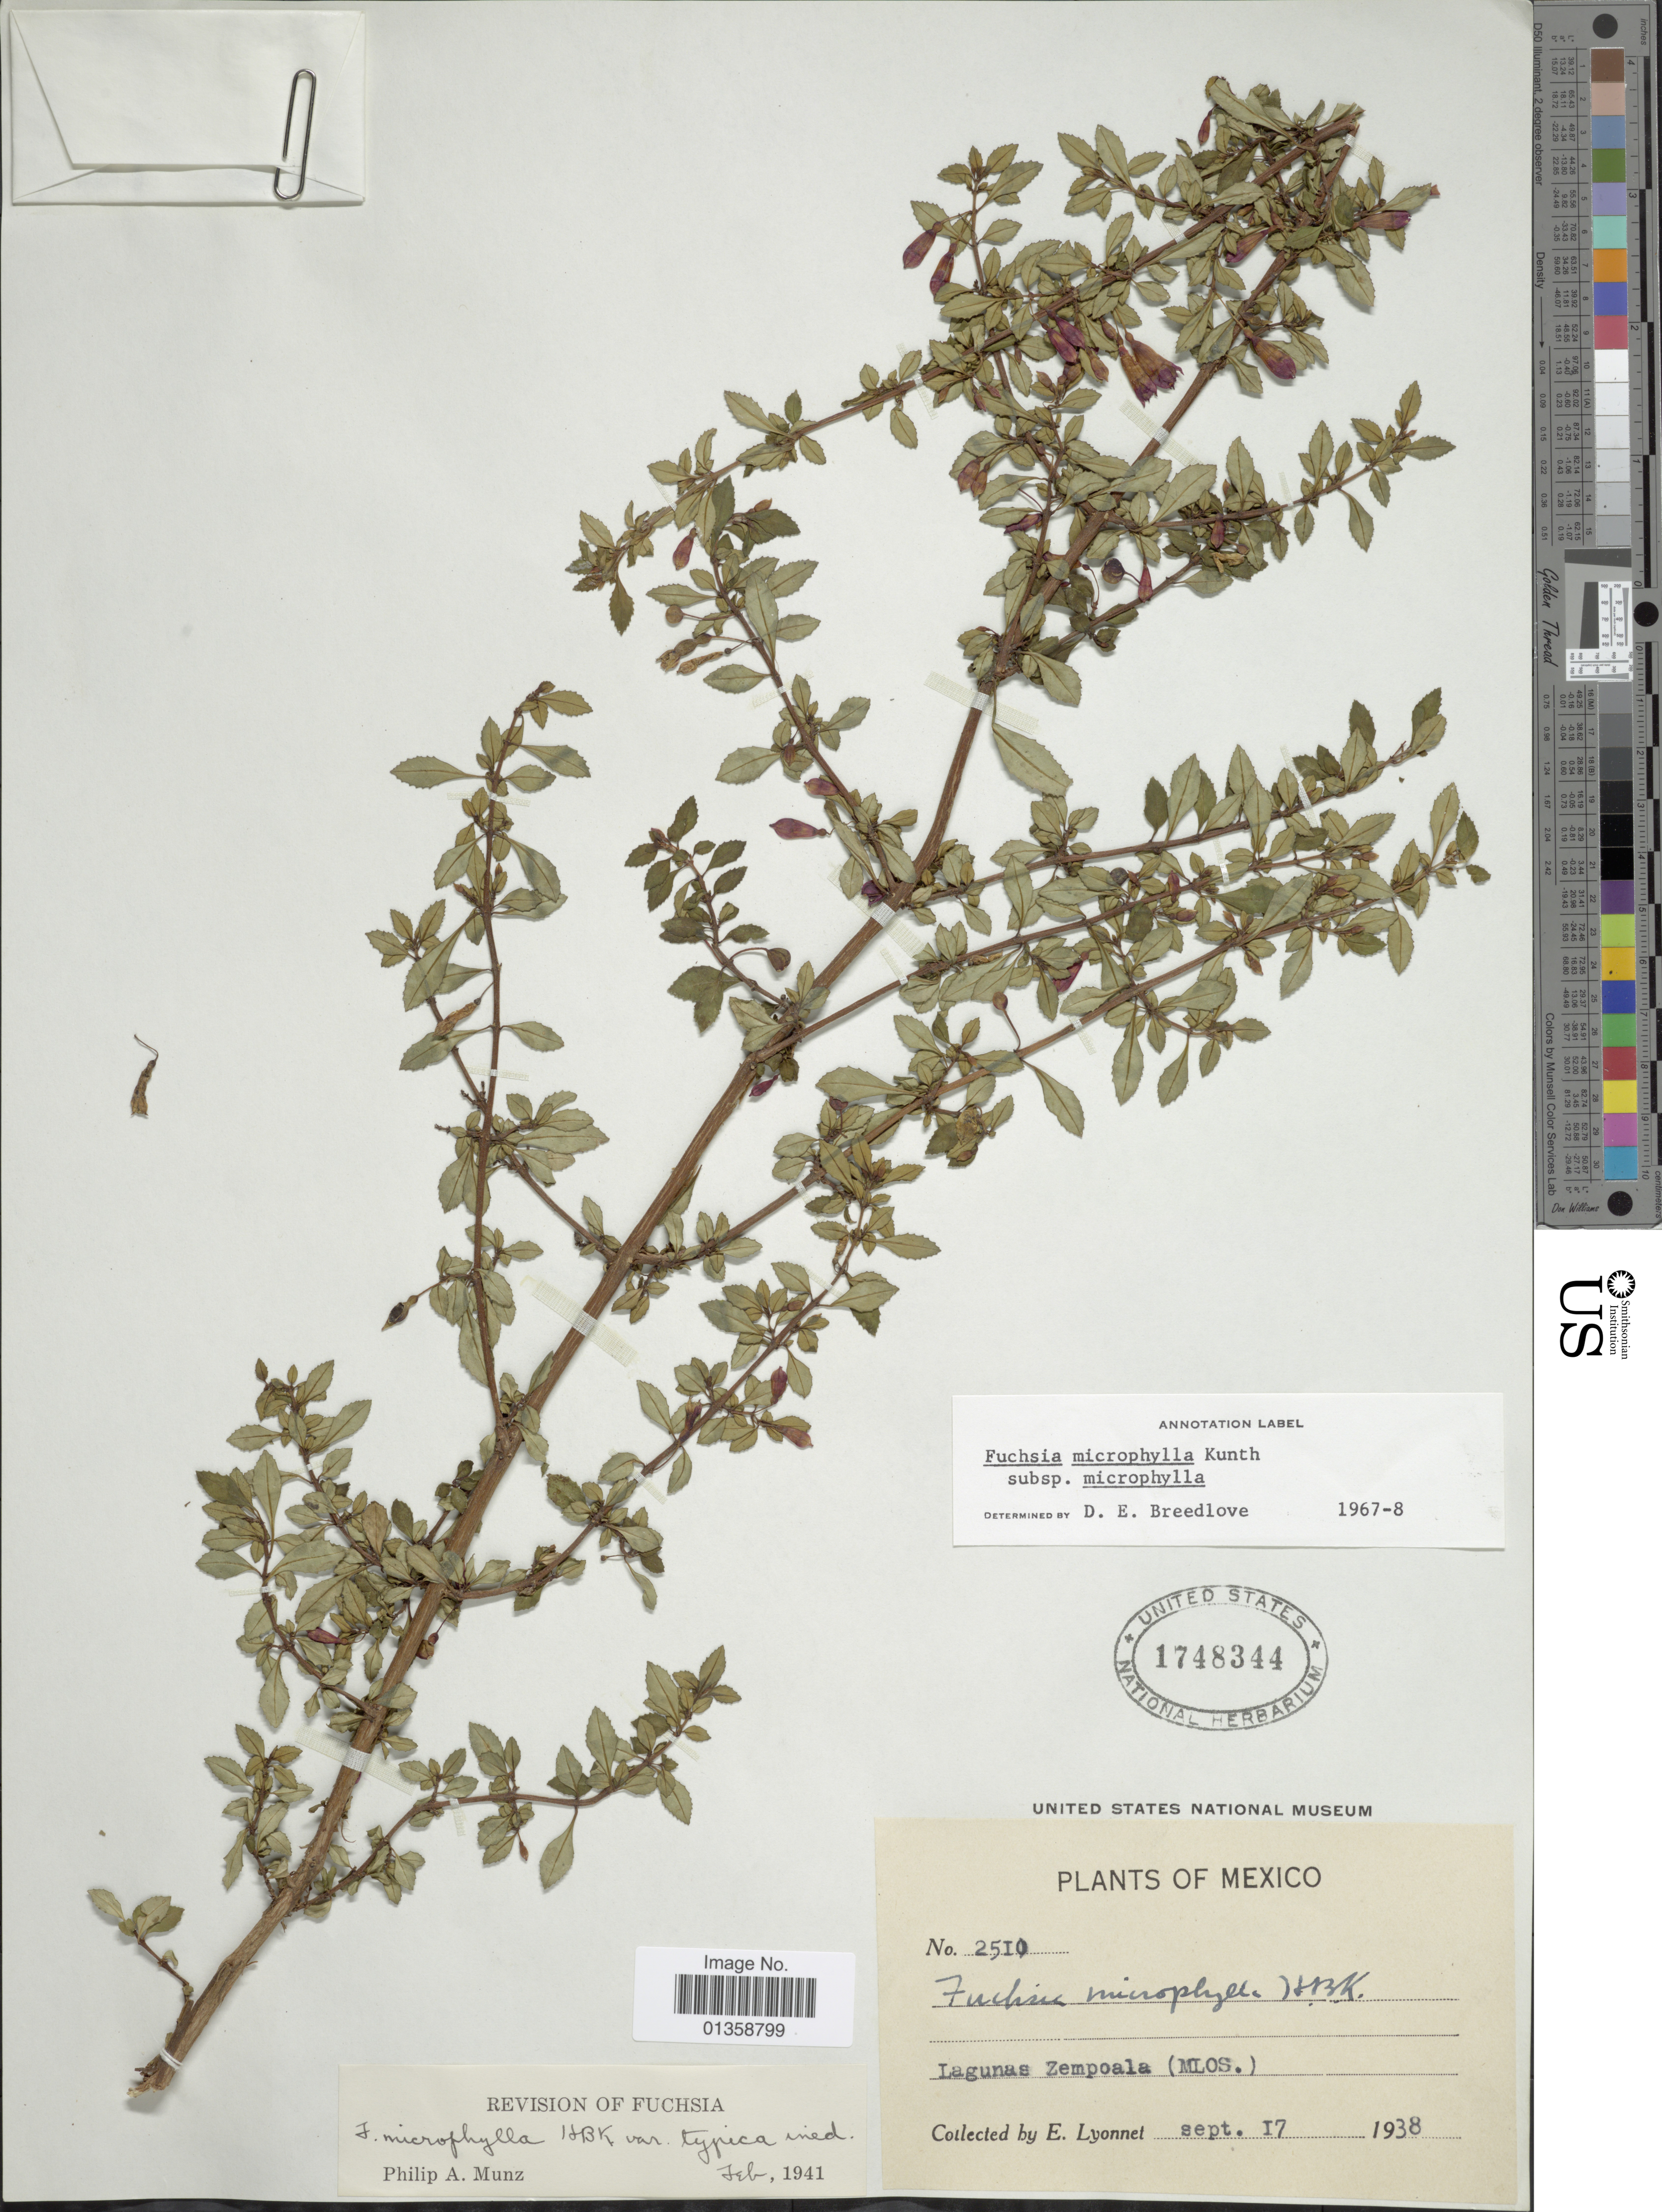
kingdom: Plantae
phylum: Tracheophyta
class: Magnoliopsida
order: Myrtales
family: Onagraceae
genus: Fuchsia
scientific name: Fuchsia microphylla subsp. microphylla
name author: Kunth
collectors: E. Lyonnet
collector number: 2510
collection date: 1938-09-17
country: Mexico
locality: Lagunas Zempoala (MLOS)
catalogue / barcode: US 1748344